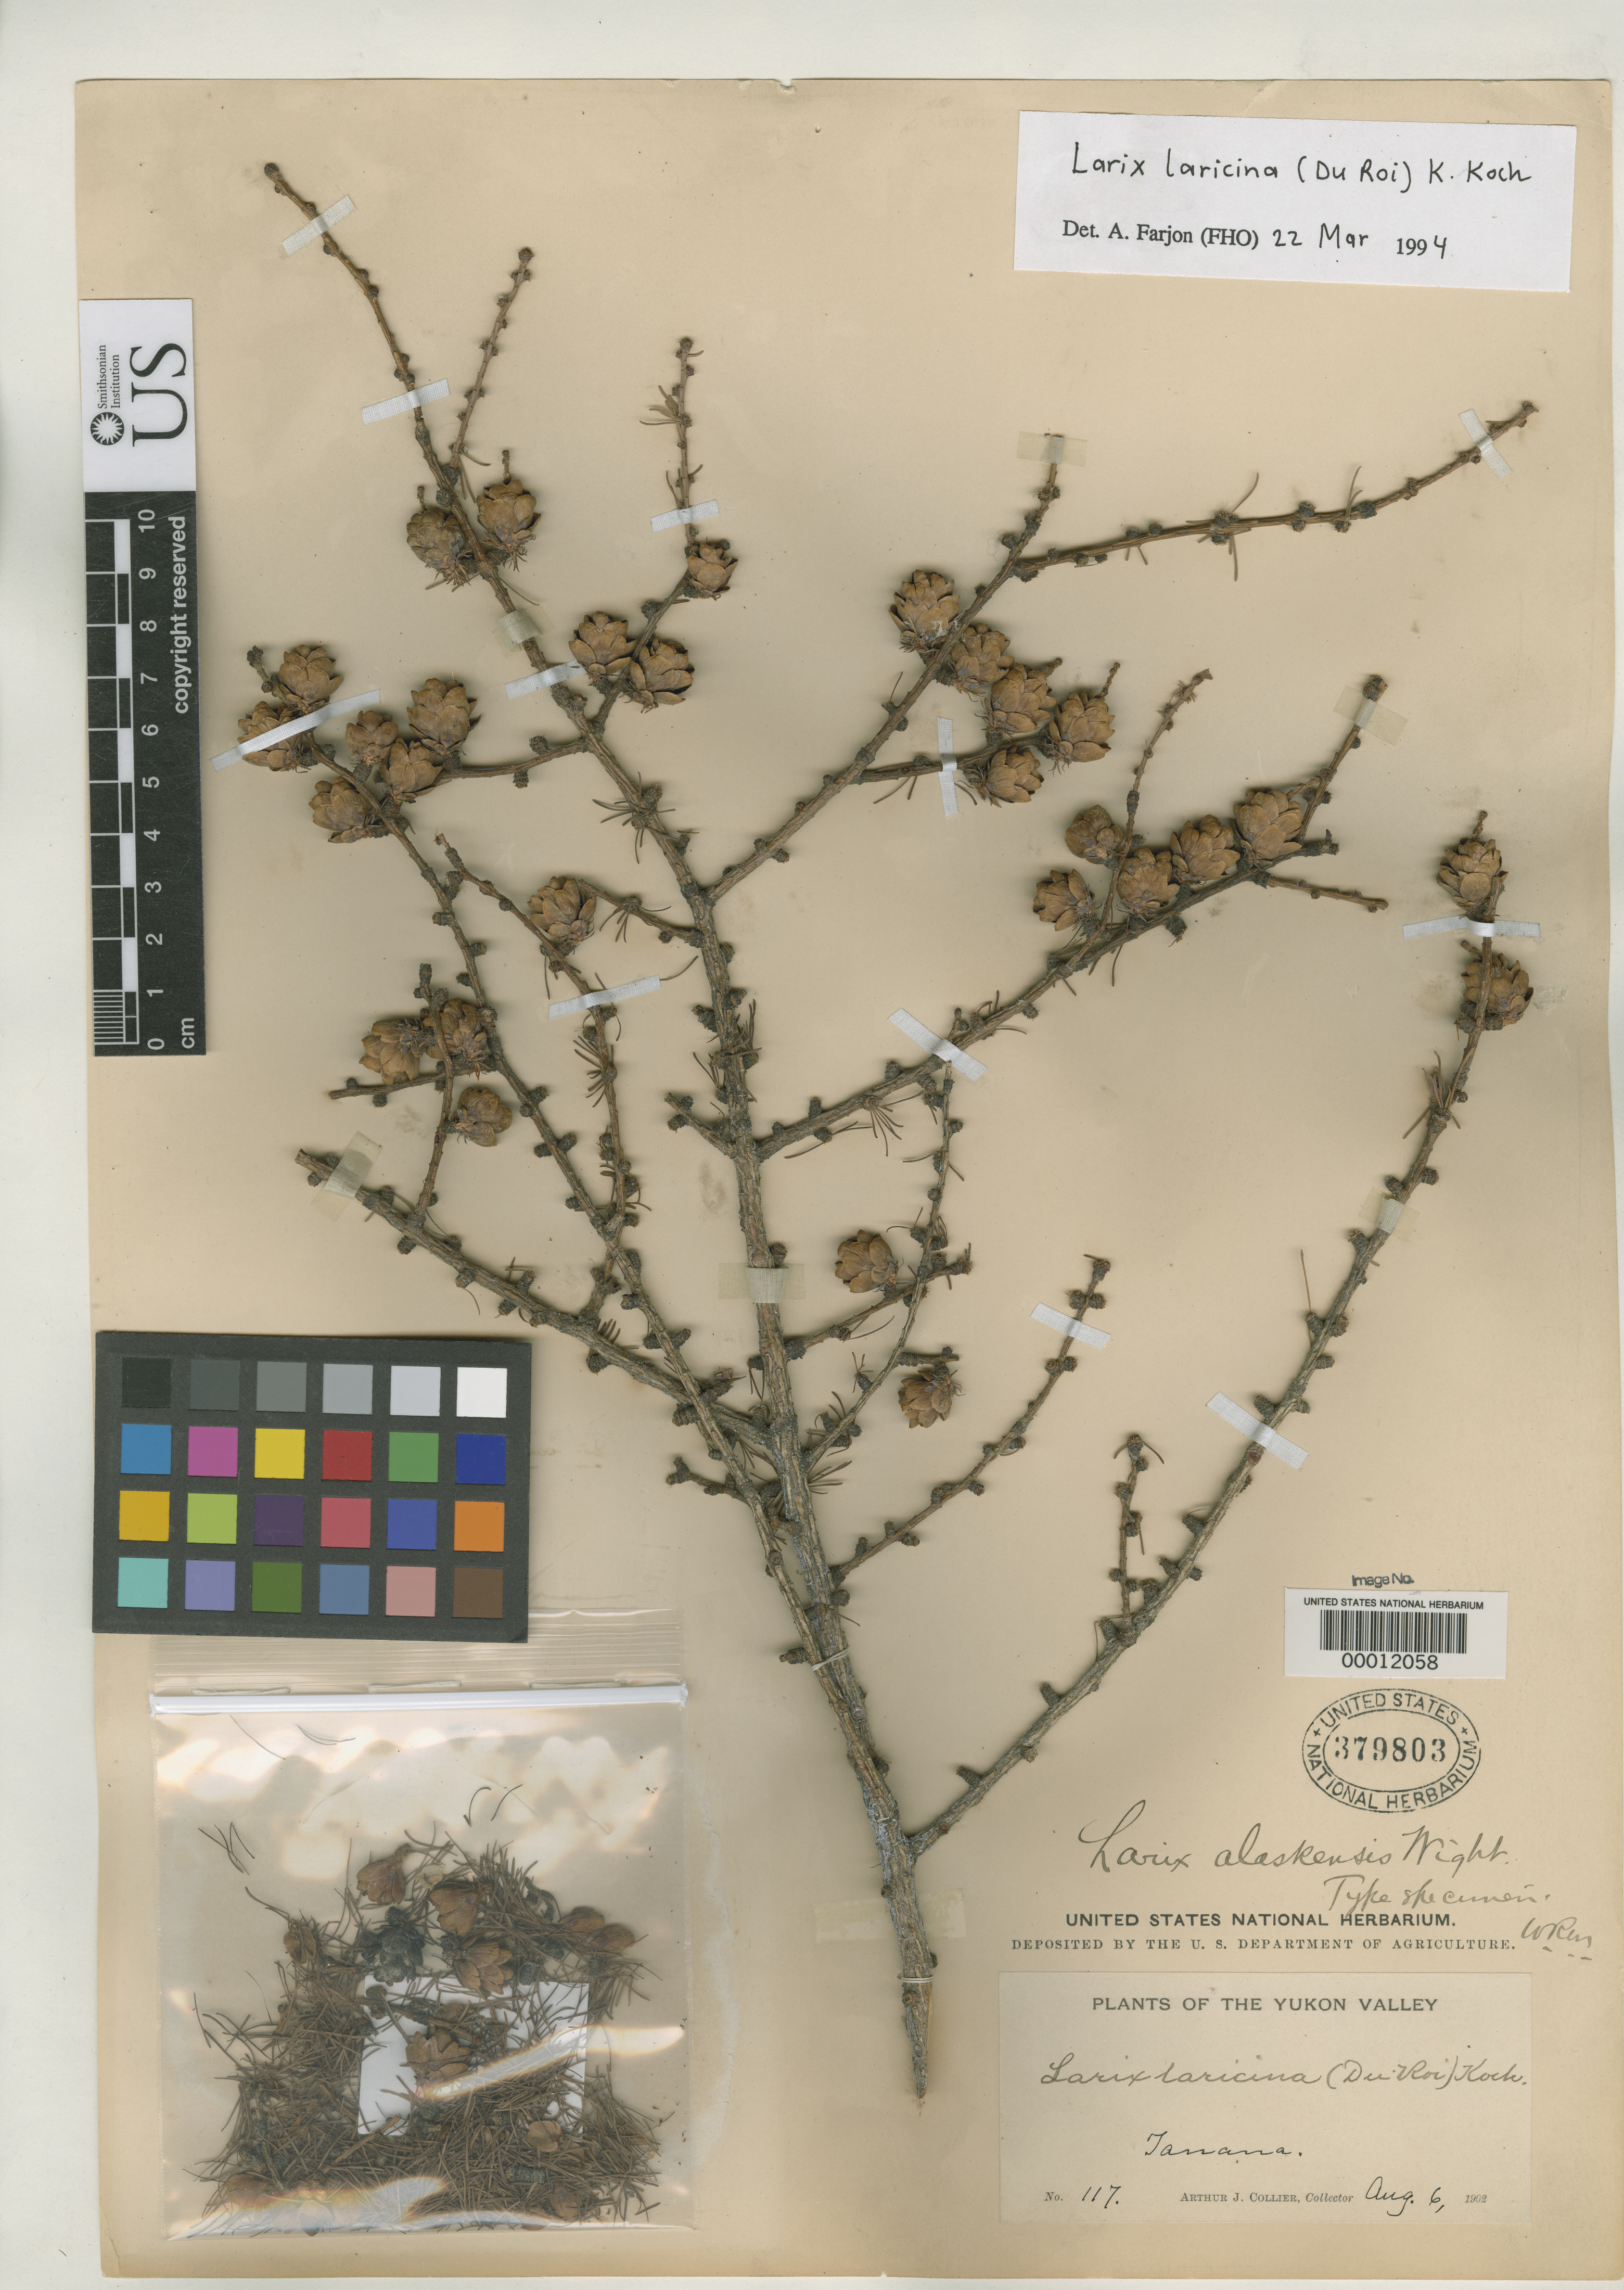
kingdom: Plantae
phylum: Tracheophyta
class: Pinopsida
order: Pinales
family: Pinaceae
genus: Larix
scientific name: Larix alaskensis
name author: W. Wight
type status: Holotype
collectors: A. Collier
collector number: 117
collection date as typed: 06 Aug 1902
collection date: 1902-08-06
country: United States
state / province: Alaska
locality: Tanana, Yukon valley.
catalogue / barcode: US 379803